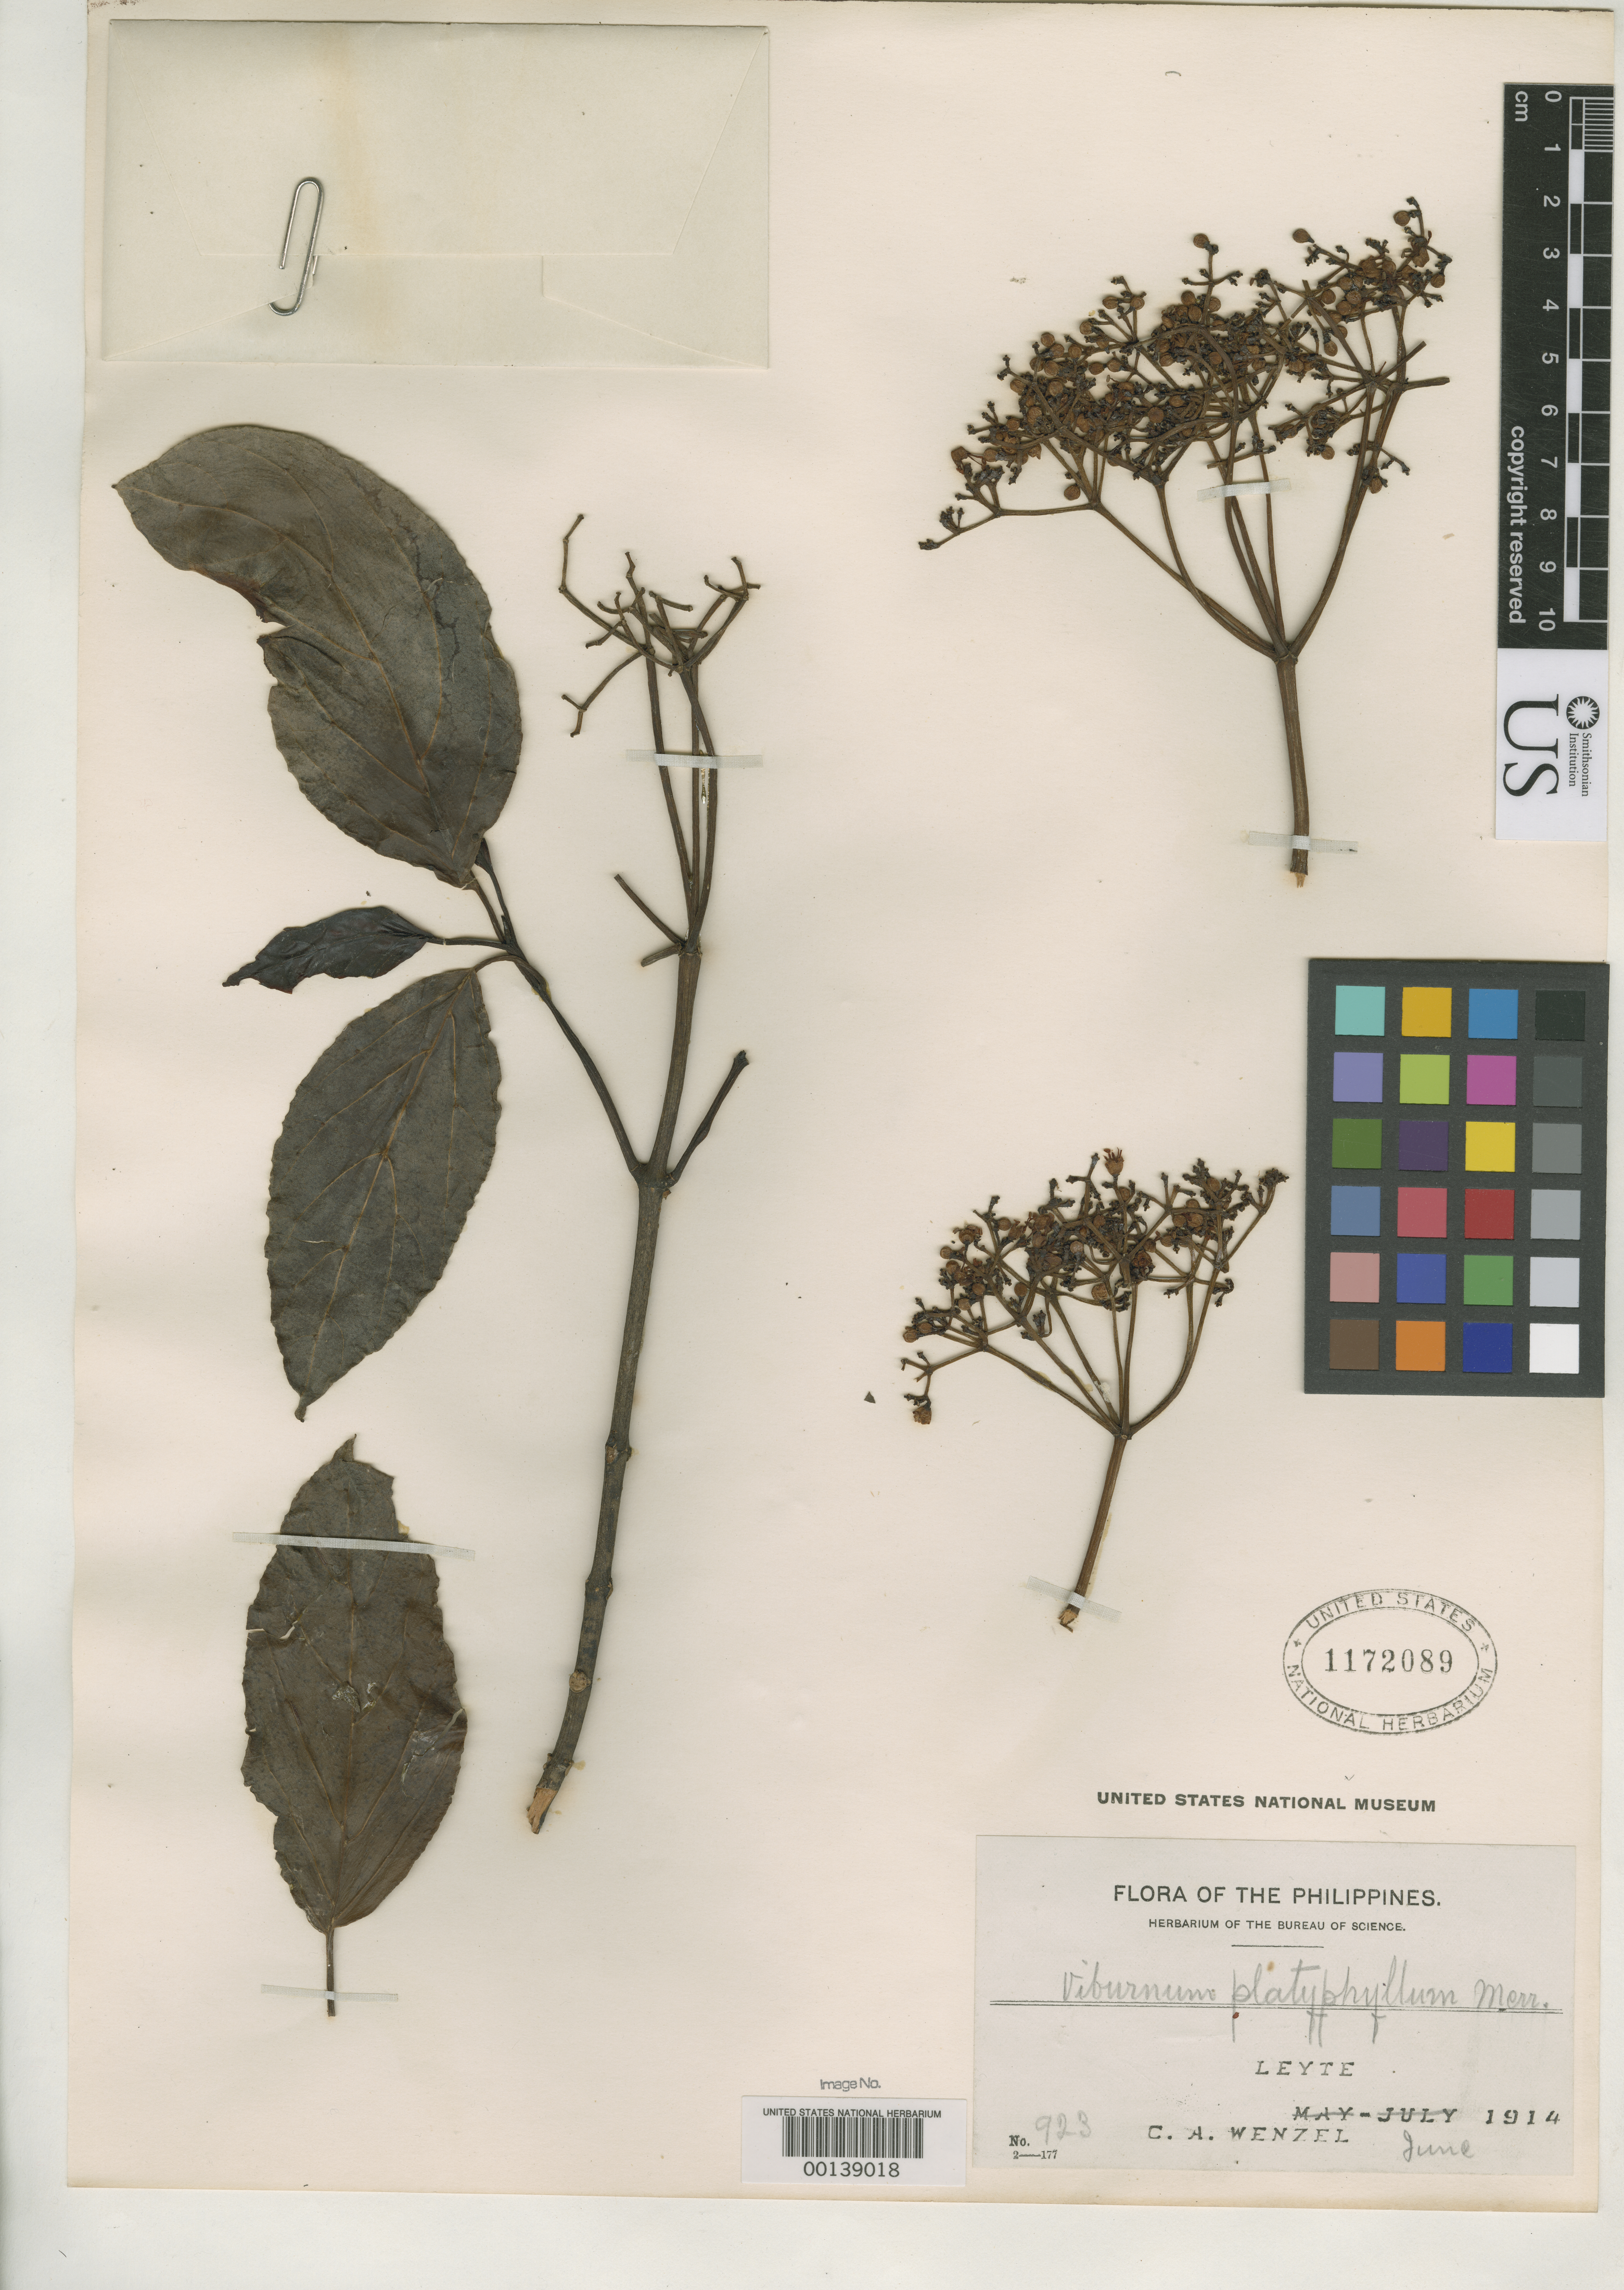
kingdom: Plantae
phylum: Tracheophyta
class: Magnoliopsida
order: Dipsacales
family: Viburnaceae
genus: Viburnum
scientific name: Viburnum platyphyllum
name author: Merr.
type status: Isotype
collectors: C. Wenzel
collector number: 923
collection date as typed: Jun 1914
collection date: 1914-06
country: Philippines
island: Leyte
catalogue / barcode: US 1172089